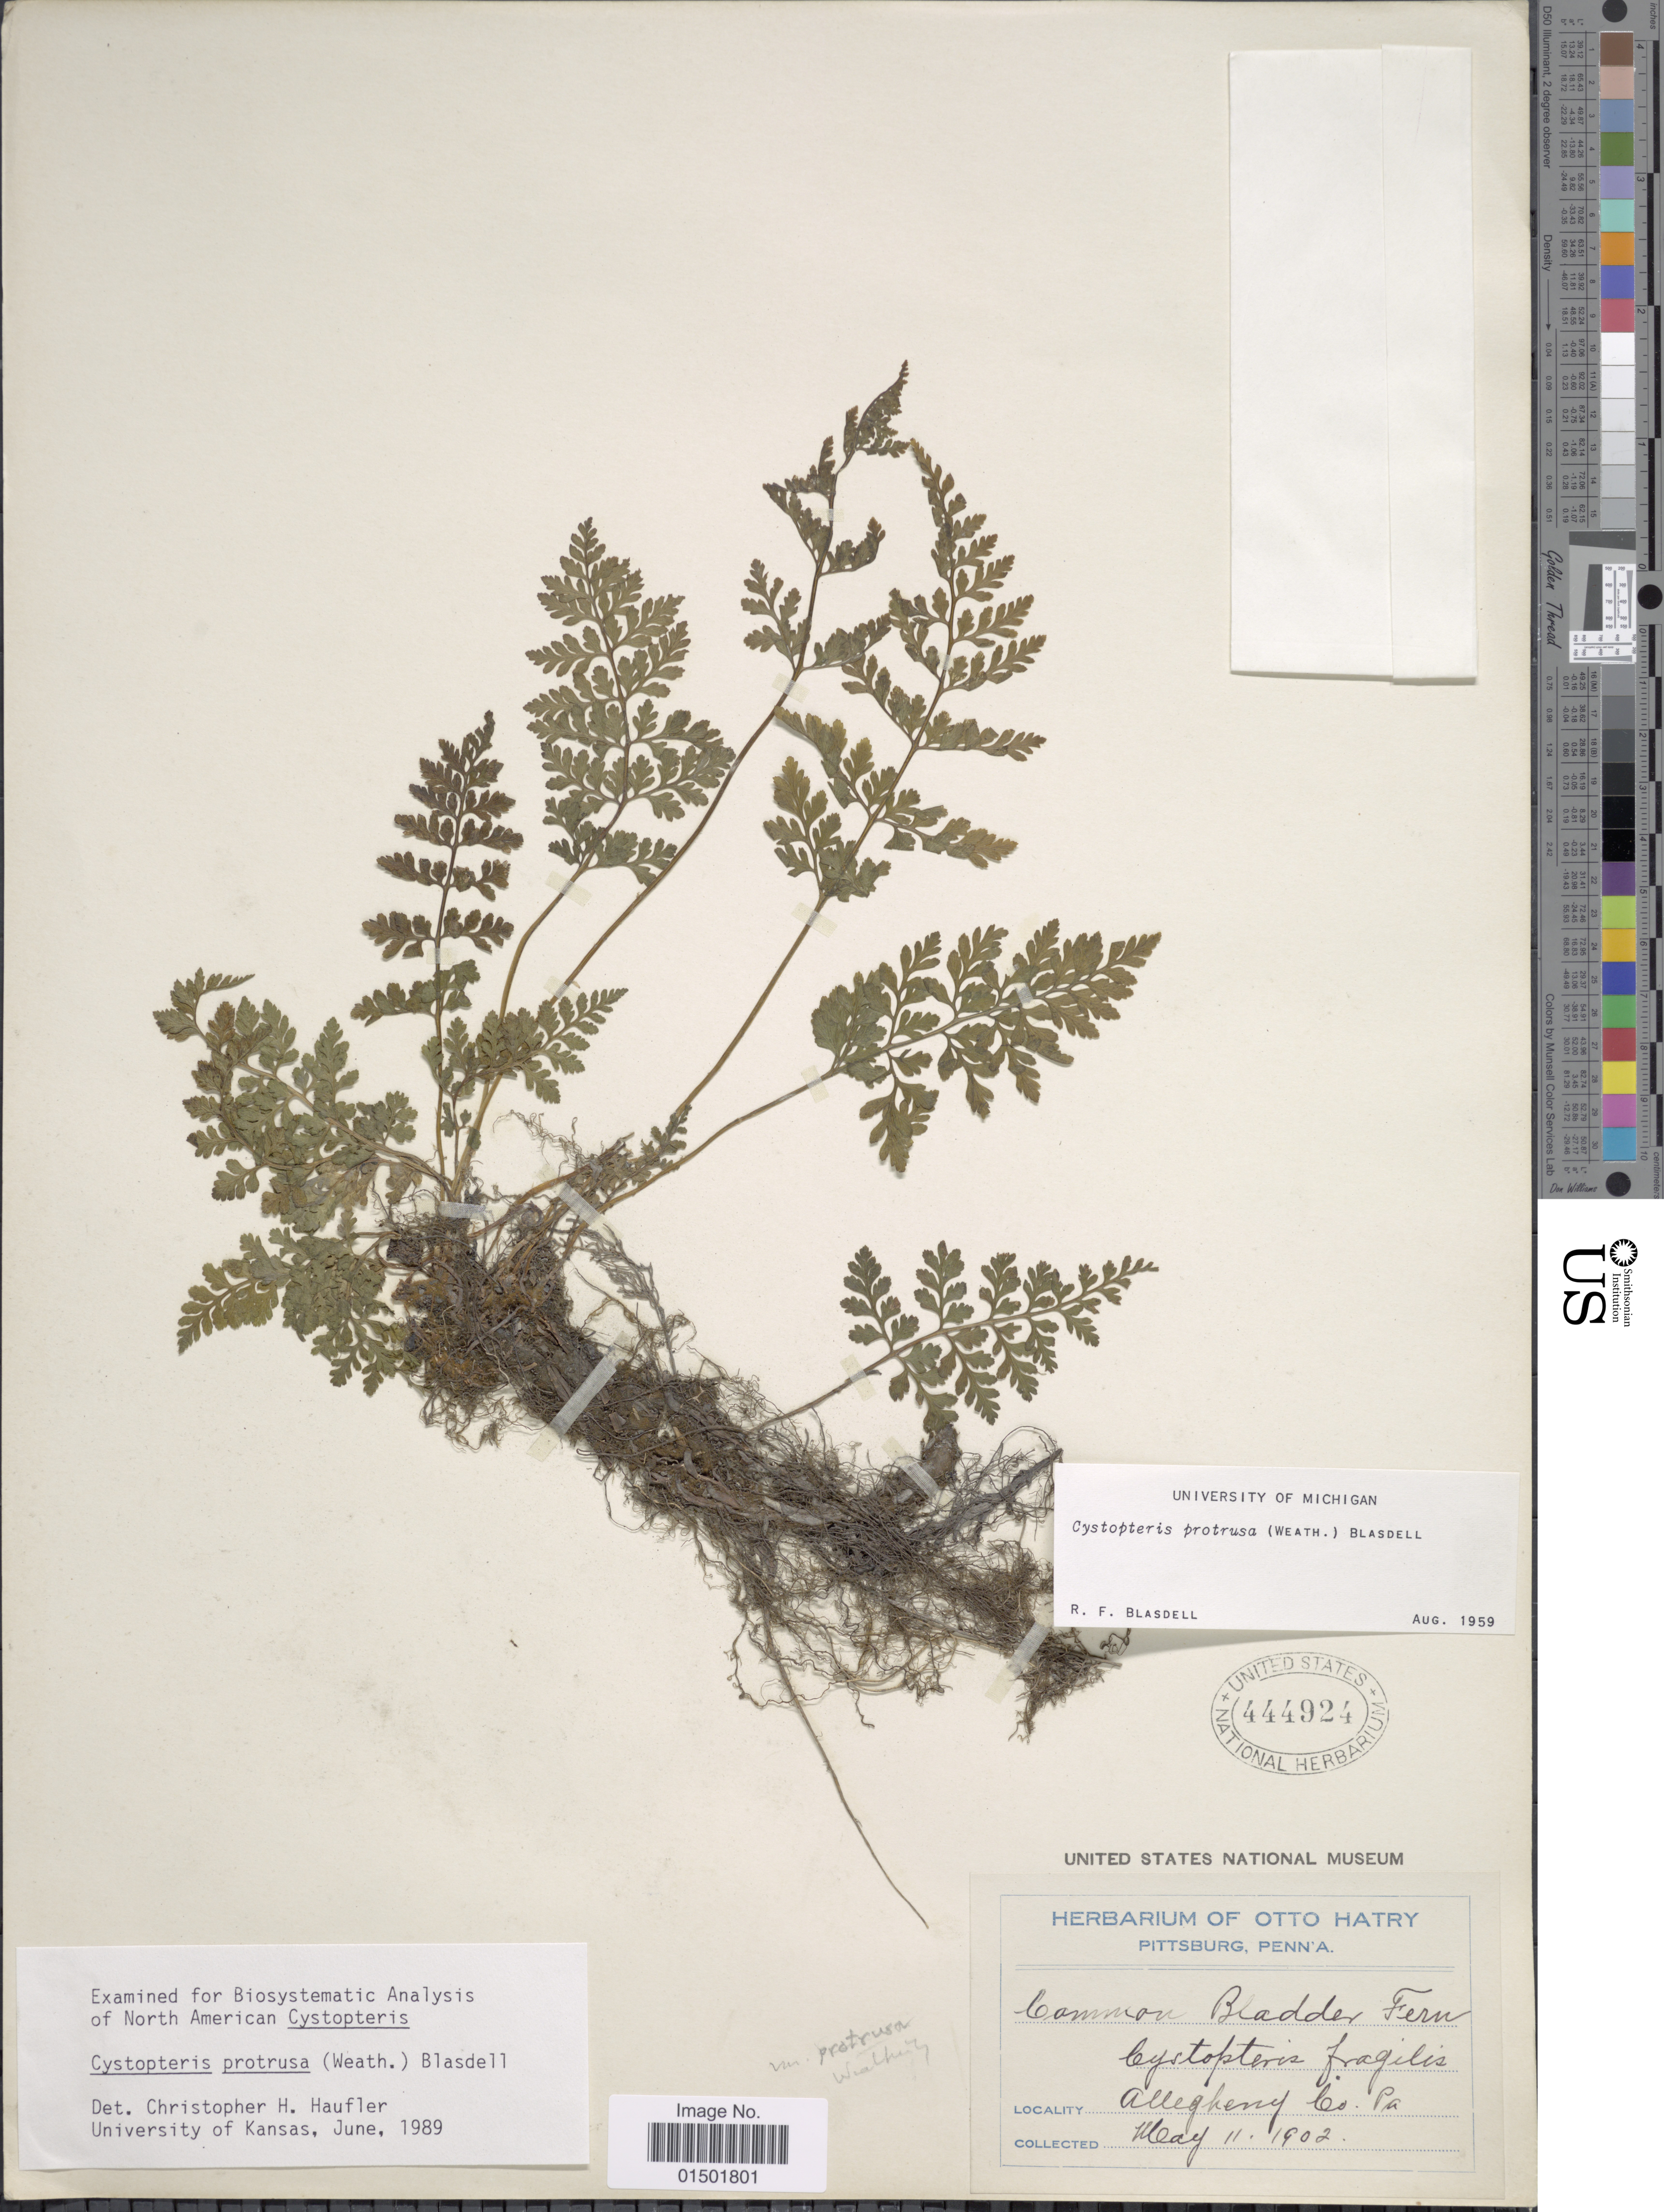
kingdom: Plantae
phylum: Tracheophyta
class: Polypodiopsida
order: Polypodiales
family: Cystopteridaceae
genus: Cystopteris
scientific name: Cystopteris protrusa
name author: (Weath.) Blasdell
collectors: ex herb. Otto Hatry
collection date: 1902-05-11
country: United States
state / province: Pennsylvania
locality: Allegheny Co. Pa.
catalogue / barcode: US 444924